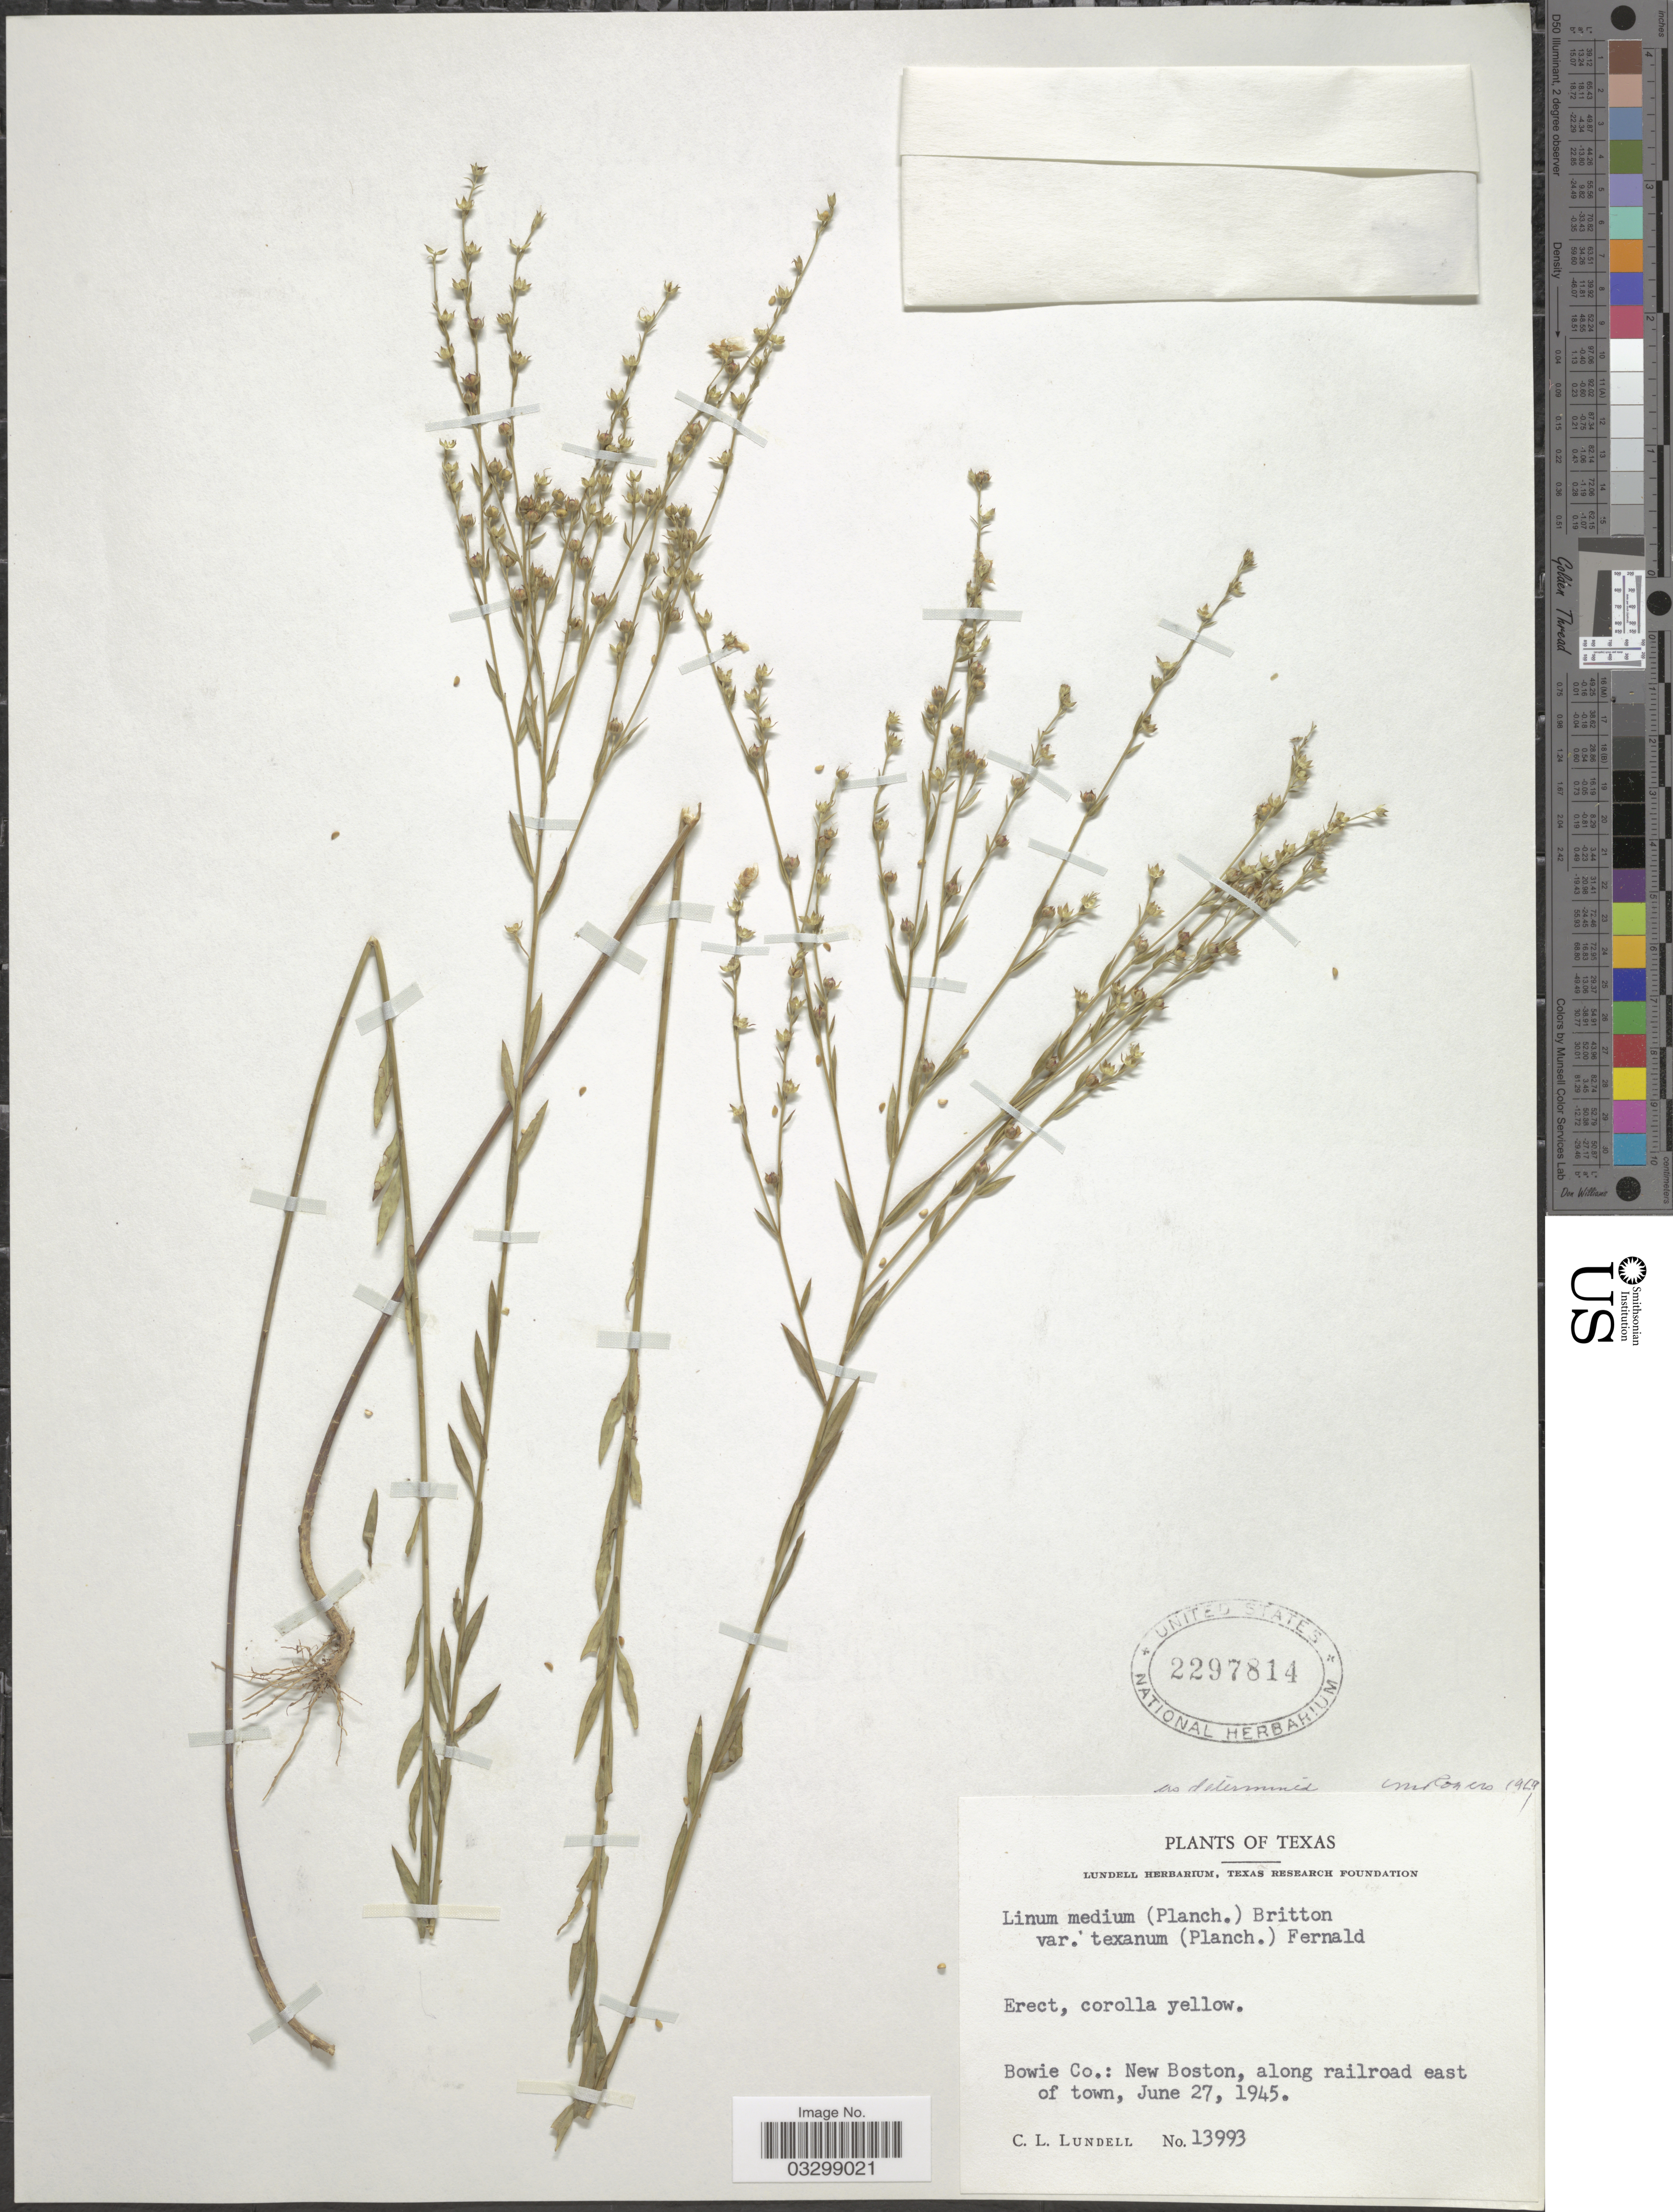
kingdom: Plantae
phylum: Tracheophyta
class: Magnoliopsida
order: Malpighiales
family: Linaceae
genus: Linum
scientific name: Linum medium var. texanum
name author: (Planch.) Fernald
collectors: C. L. Lundell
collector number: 13993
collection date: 1945-06-27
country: United States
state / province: Texas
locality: Bowie Co.: New Boston, along railroad east of town.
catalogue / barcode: US 2297814